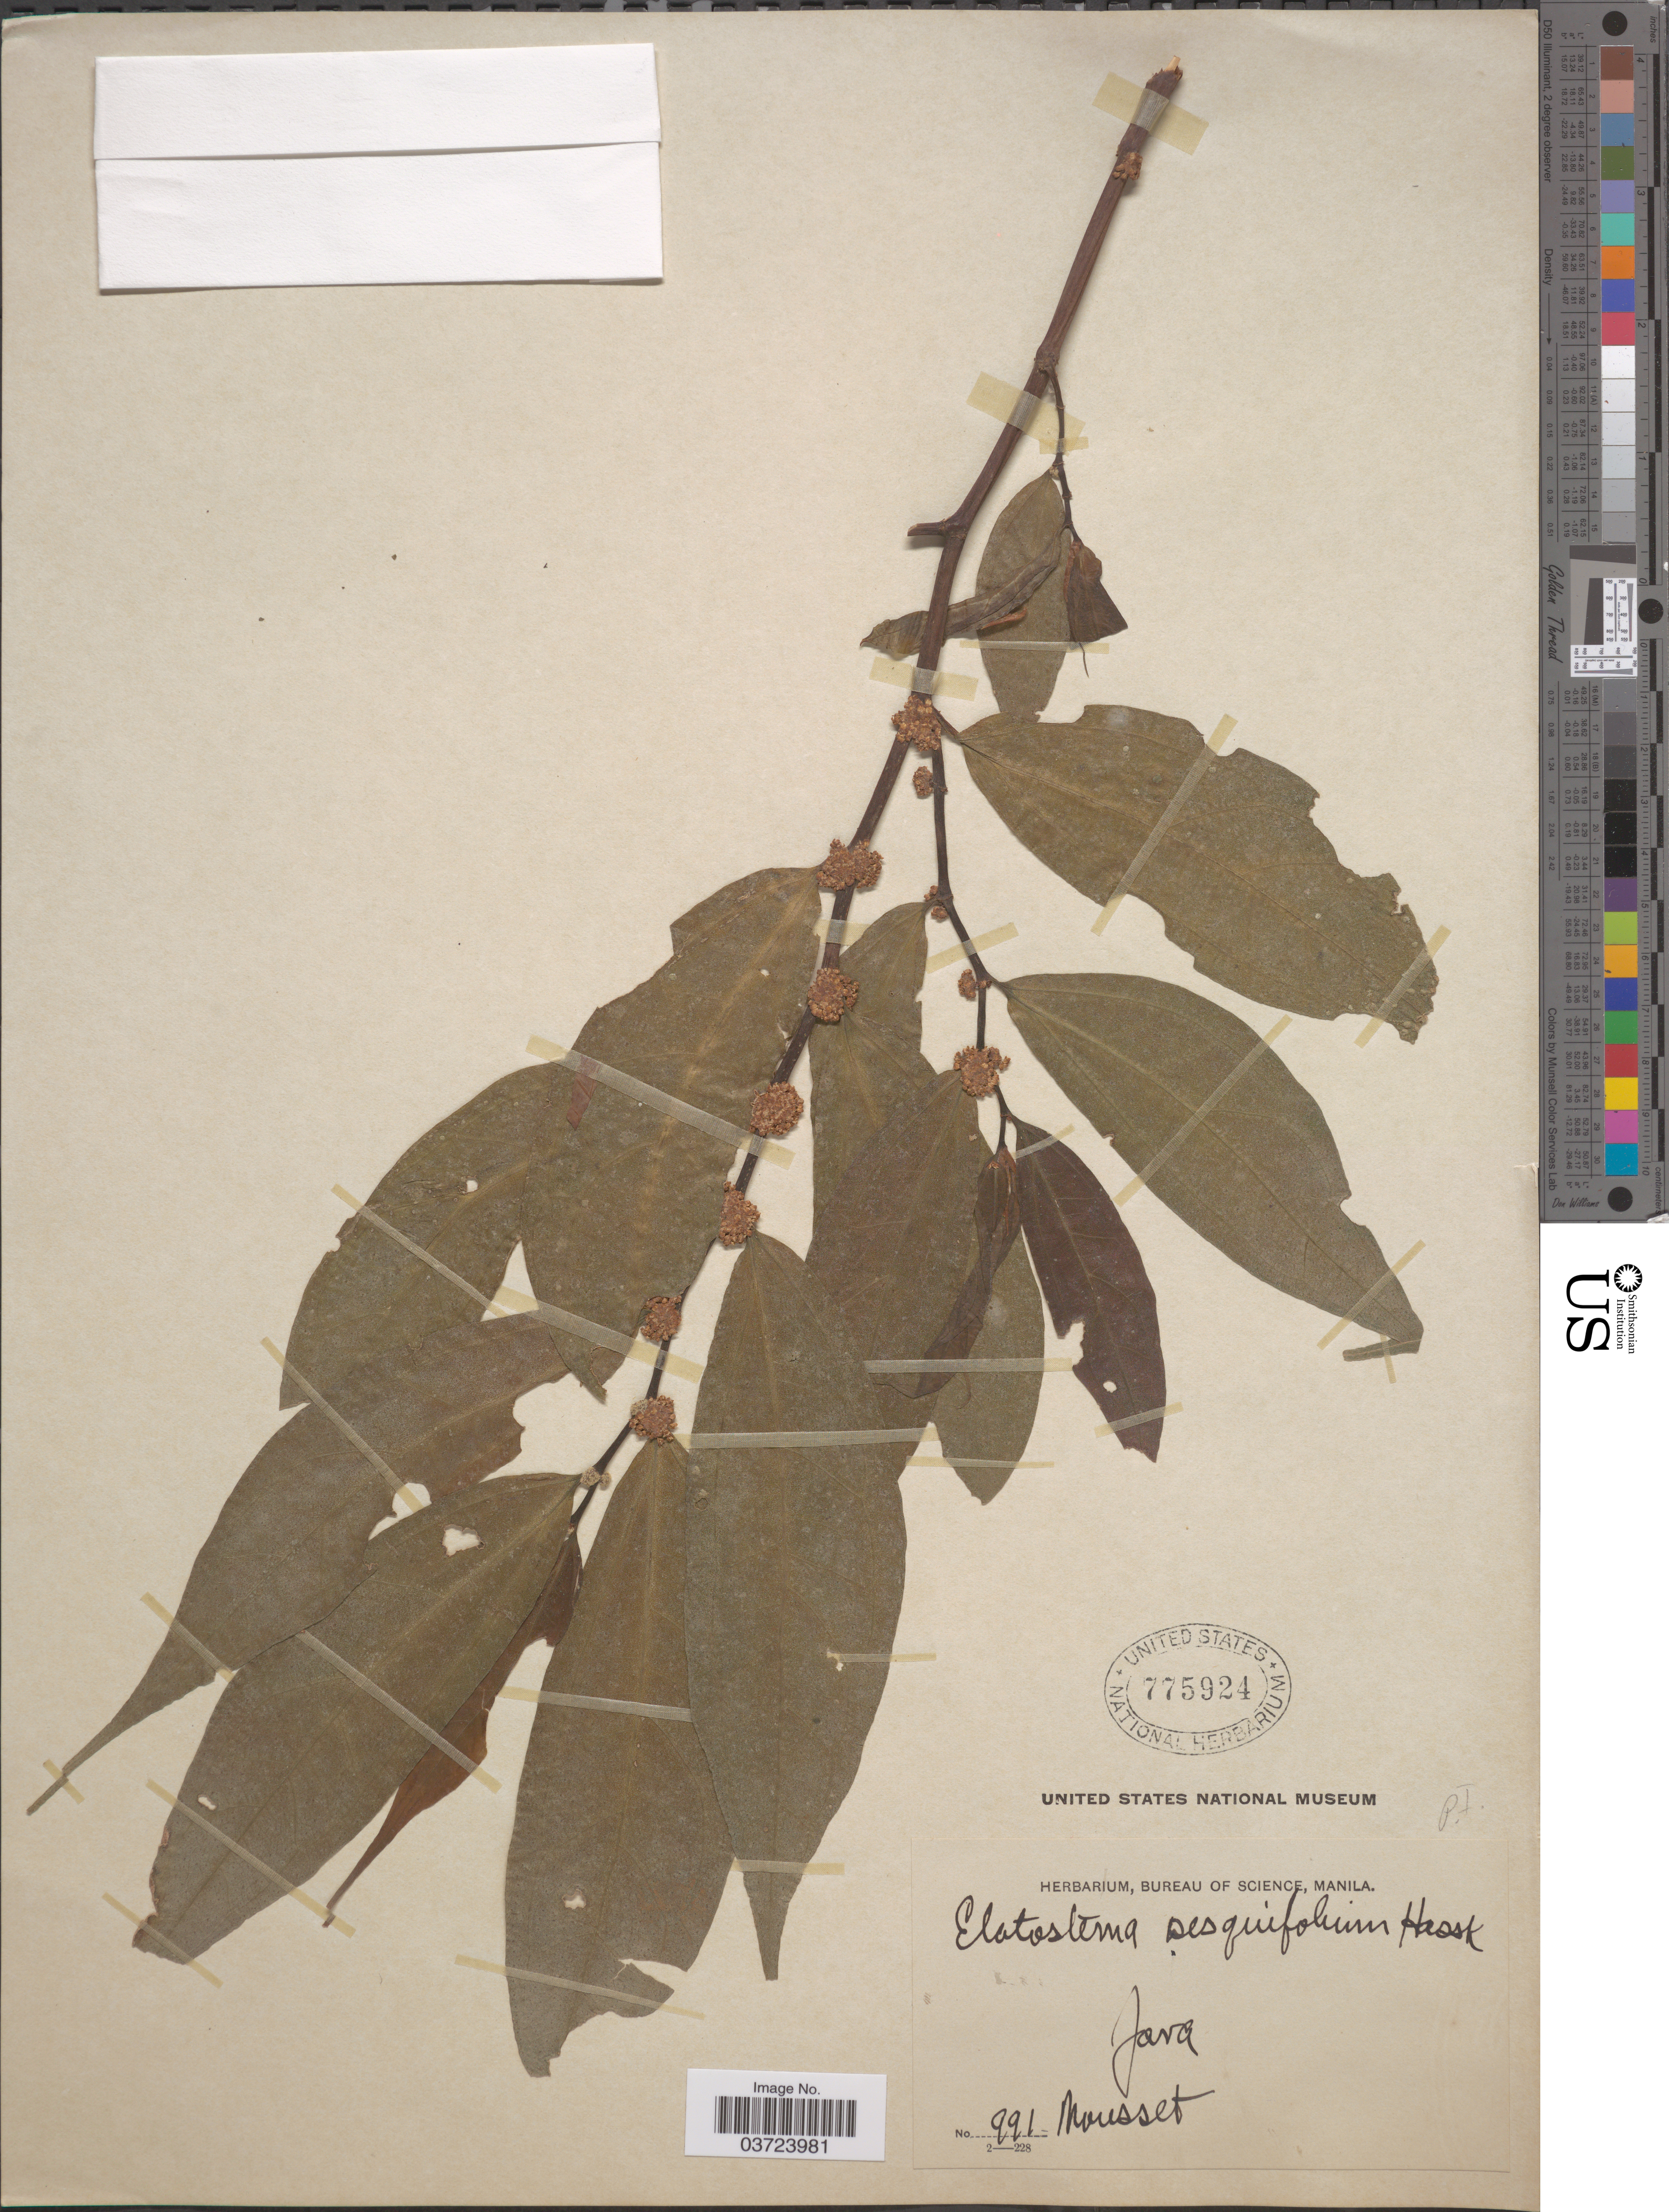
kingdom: Plantae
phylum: Tracheophyta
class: Magnoliopsida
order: Rosales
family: Urticaceae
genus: Elatostema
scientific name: Elatostema sesquifolium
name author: Hassk.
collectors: Mousset, --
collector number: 991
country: Indonesia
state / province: Java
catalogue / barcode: US 775924